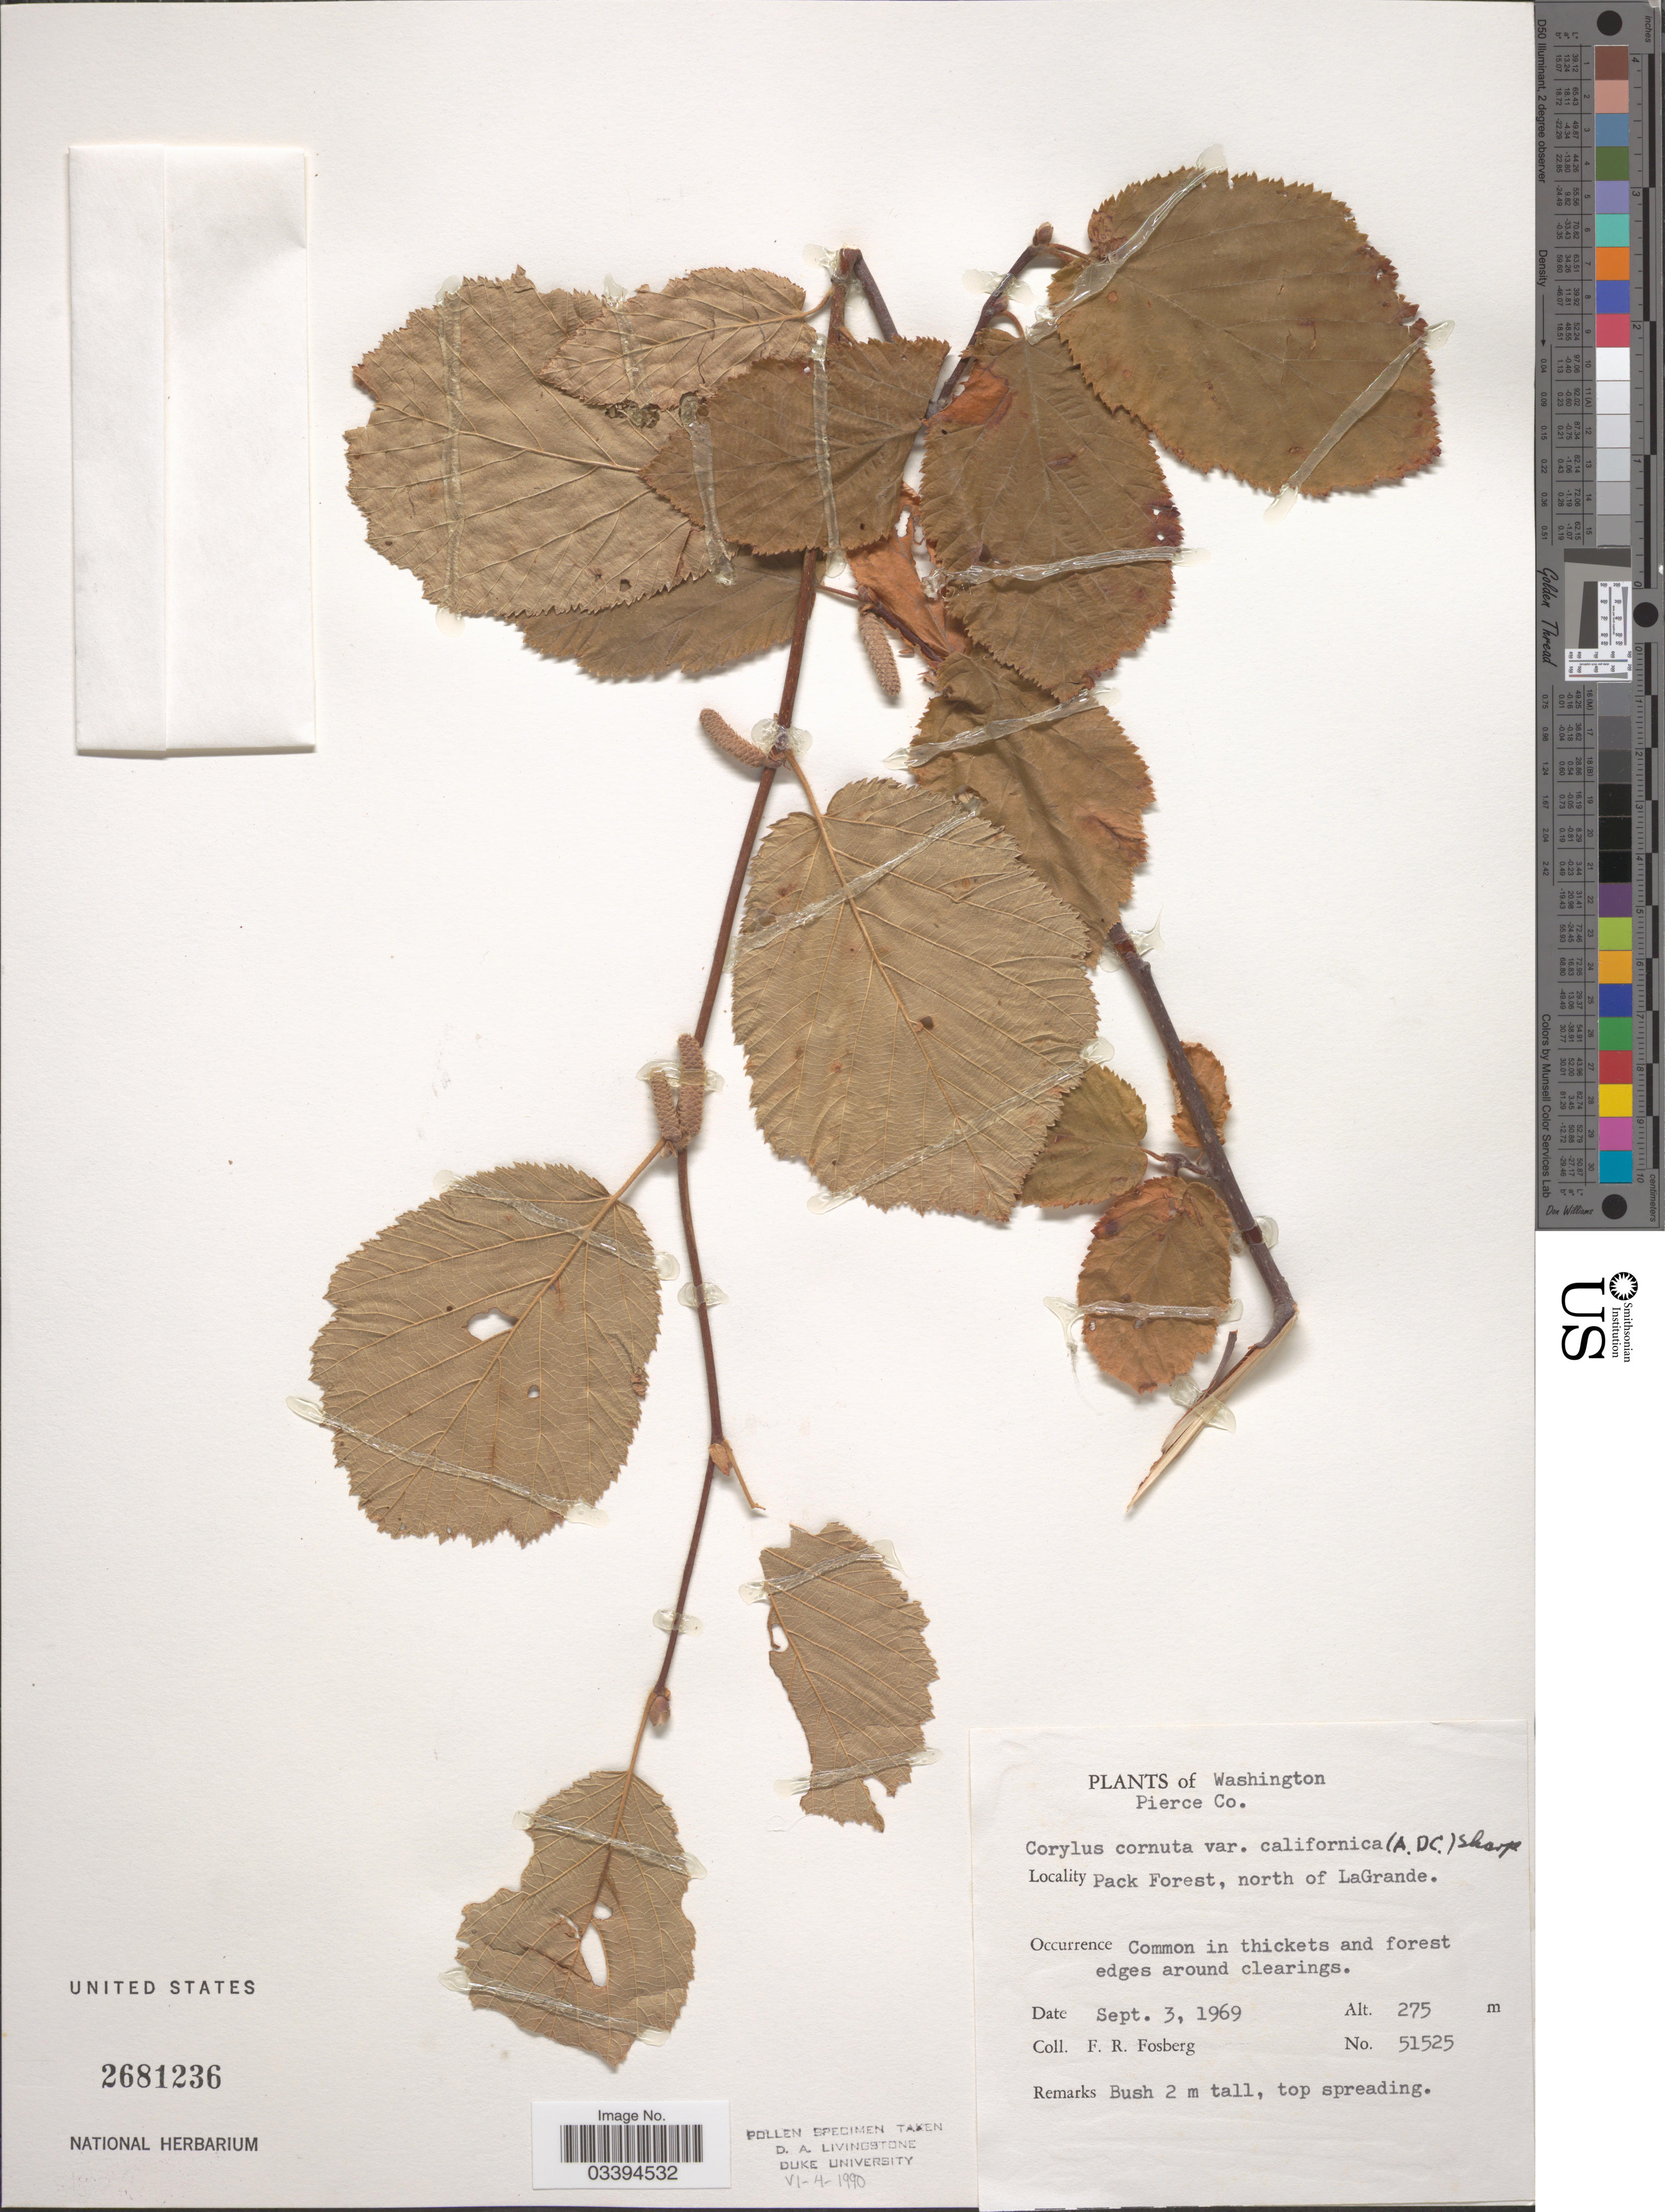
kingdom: Plantae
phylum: Tracheophyta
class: Magnoliopsida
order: Fagales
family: Betulaceae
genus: Corylus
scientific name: Corylus cornuta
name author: Marshall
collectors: F. R. Fosberg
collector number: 51525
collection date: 1969-09-03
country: United States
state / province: Washington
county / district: Pierce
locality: Pierce Co. Pack Forest, north of LaGrande.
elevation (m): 275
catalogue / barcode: US 2681236